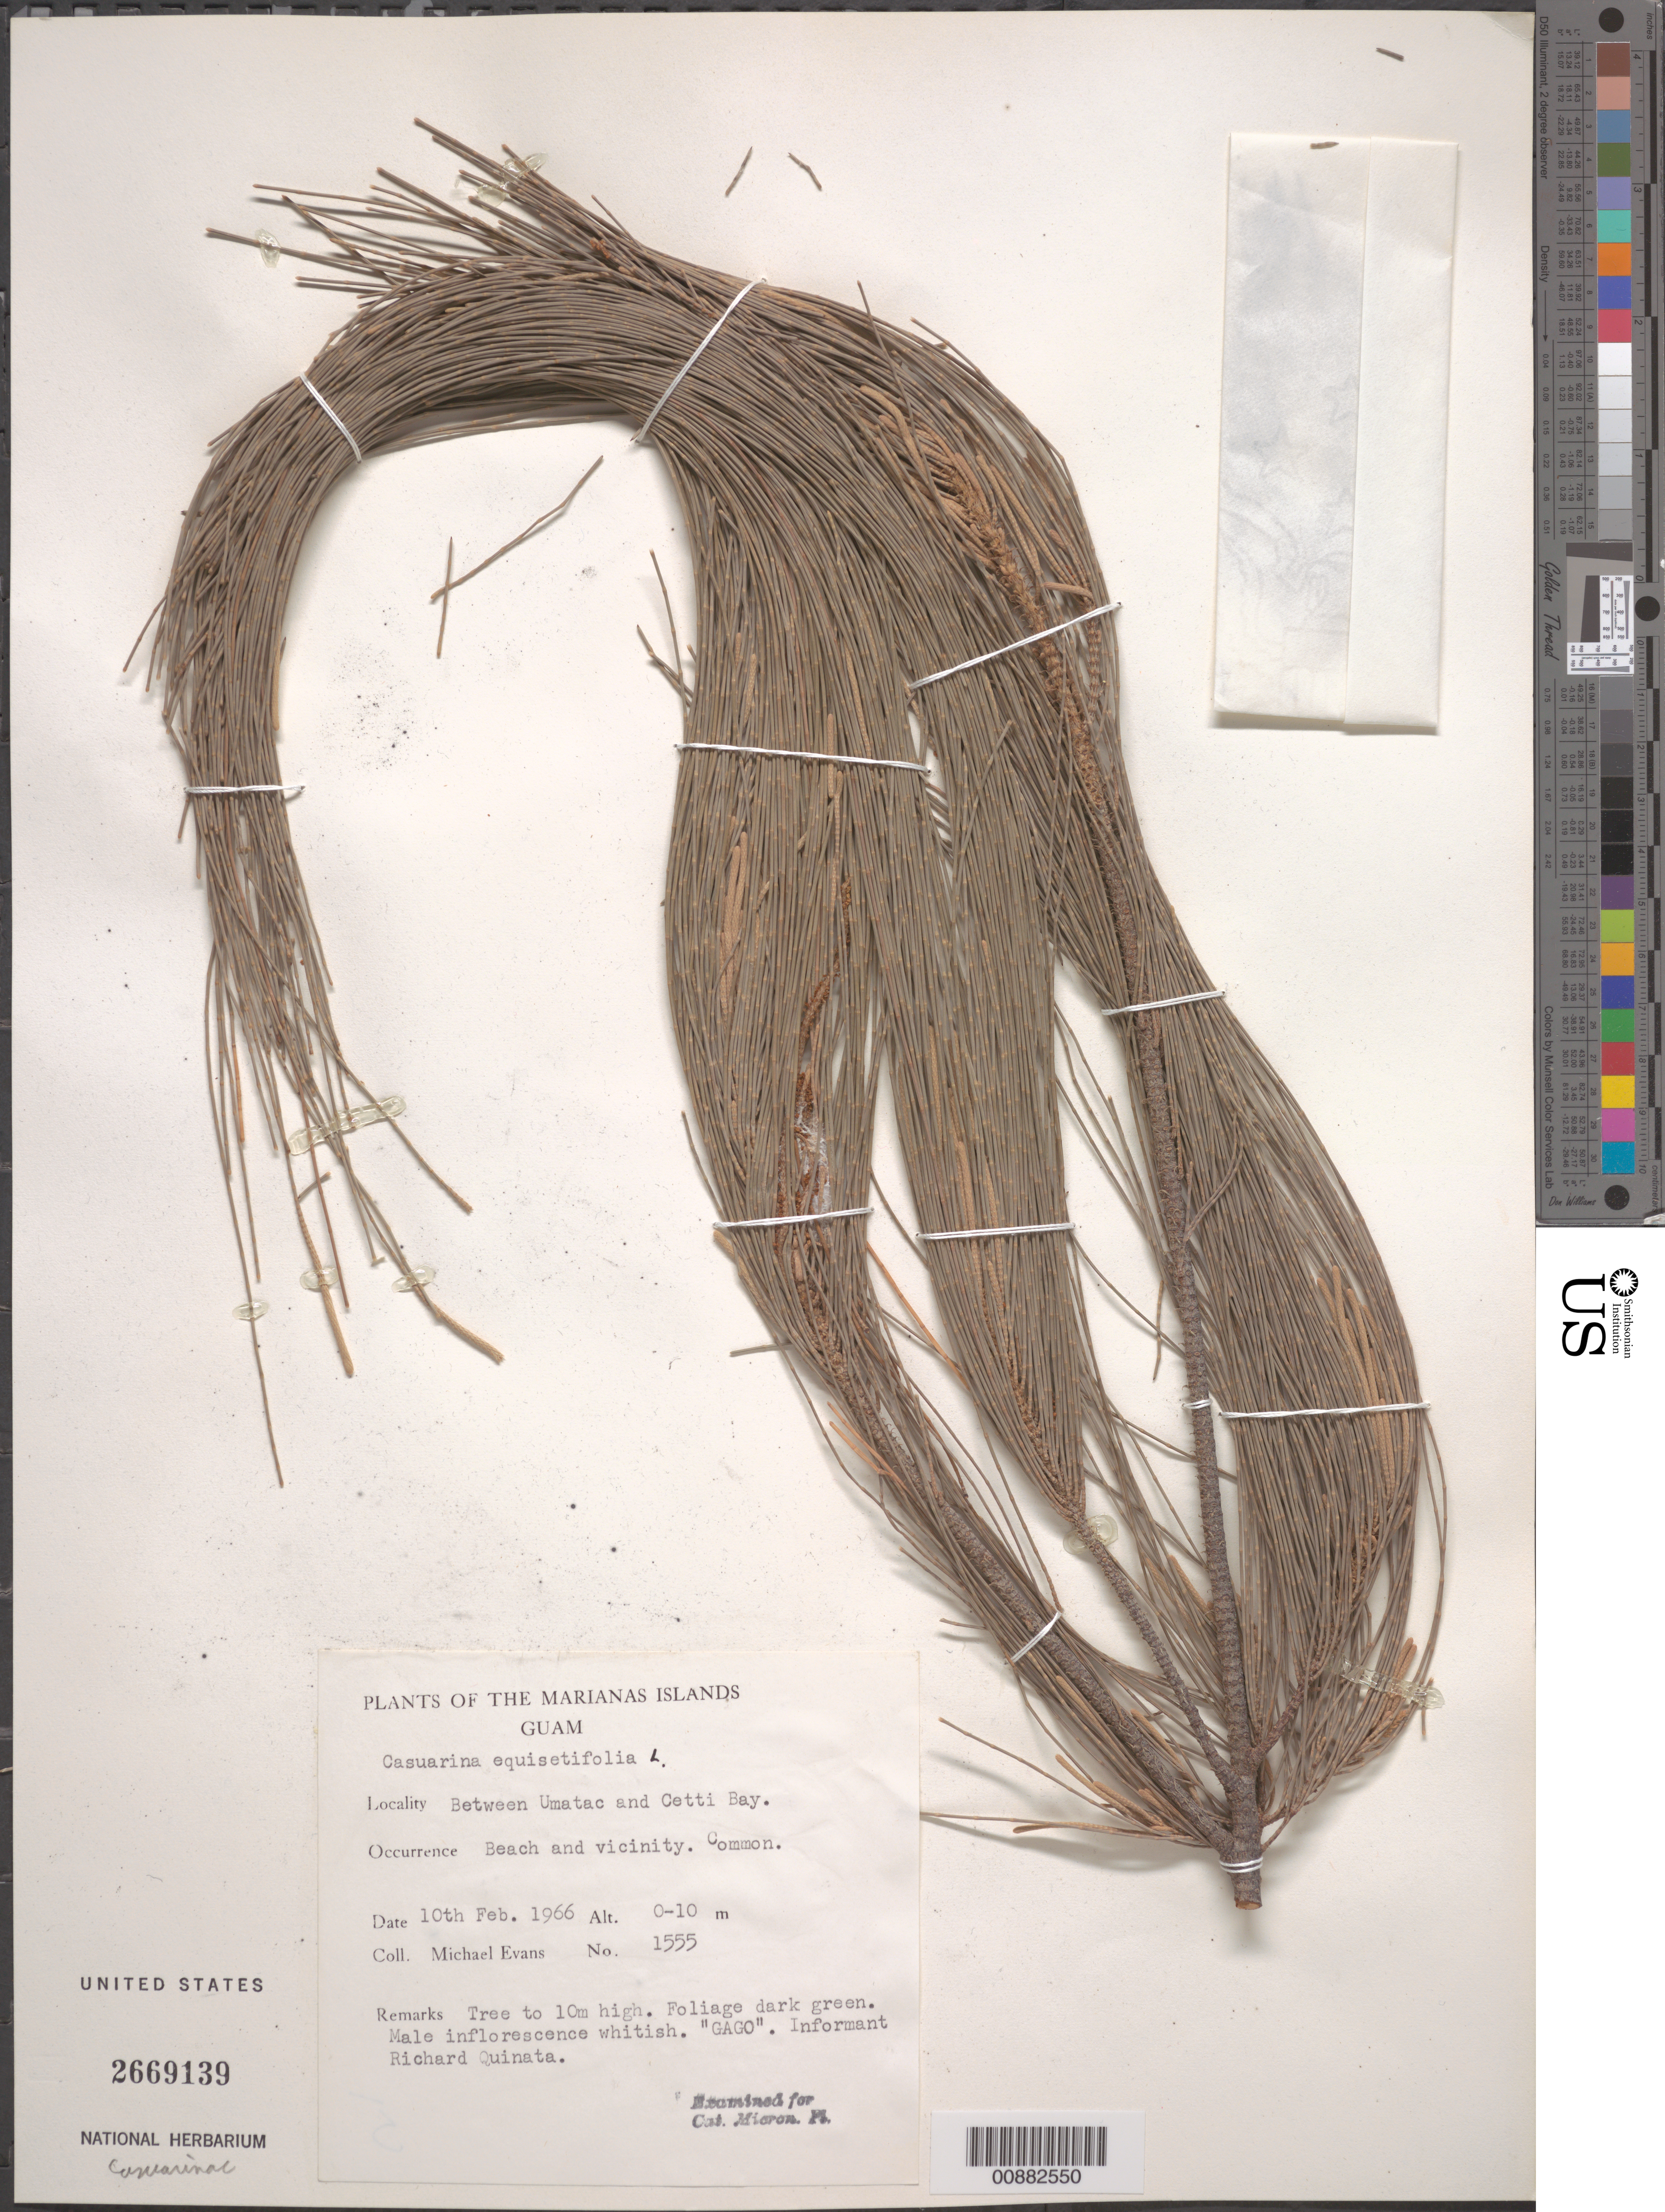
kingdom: Plantae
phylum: Tracheophyta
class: Magnoliopsida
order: Fagales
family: Casuarinaceae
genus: Casuarina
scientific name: Casuarina equisetifolia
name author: L.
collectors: M. Evans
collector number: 1555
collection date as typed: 10 Feb 1966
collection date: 1966-02-10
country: Guam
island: Guam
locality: Between Umatac and Cetti Bay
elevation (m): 0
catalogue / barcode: US 2669139